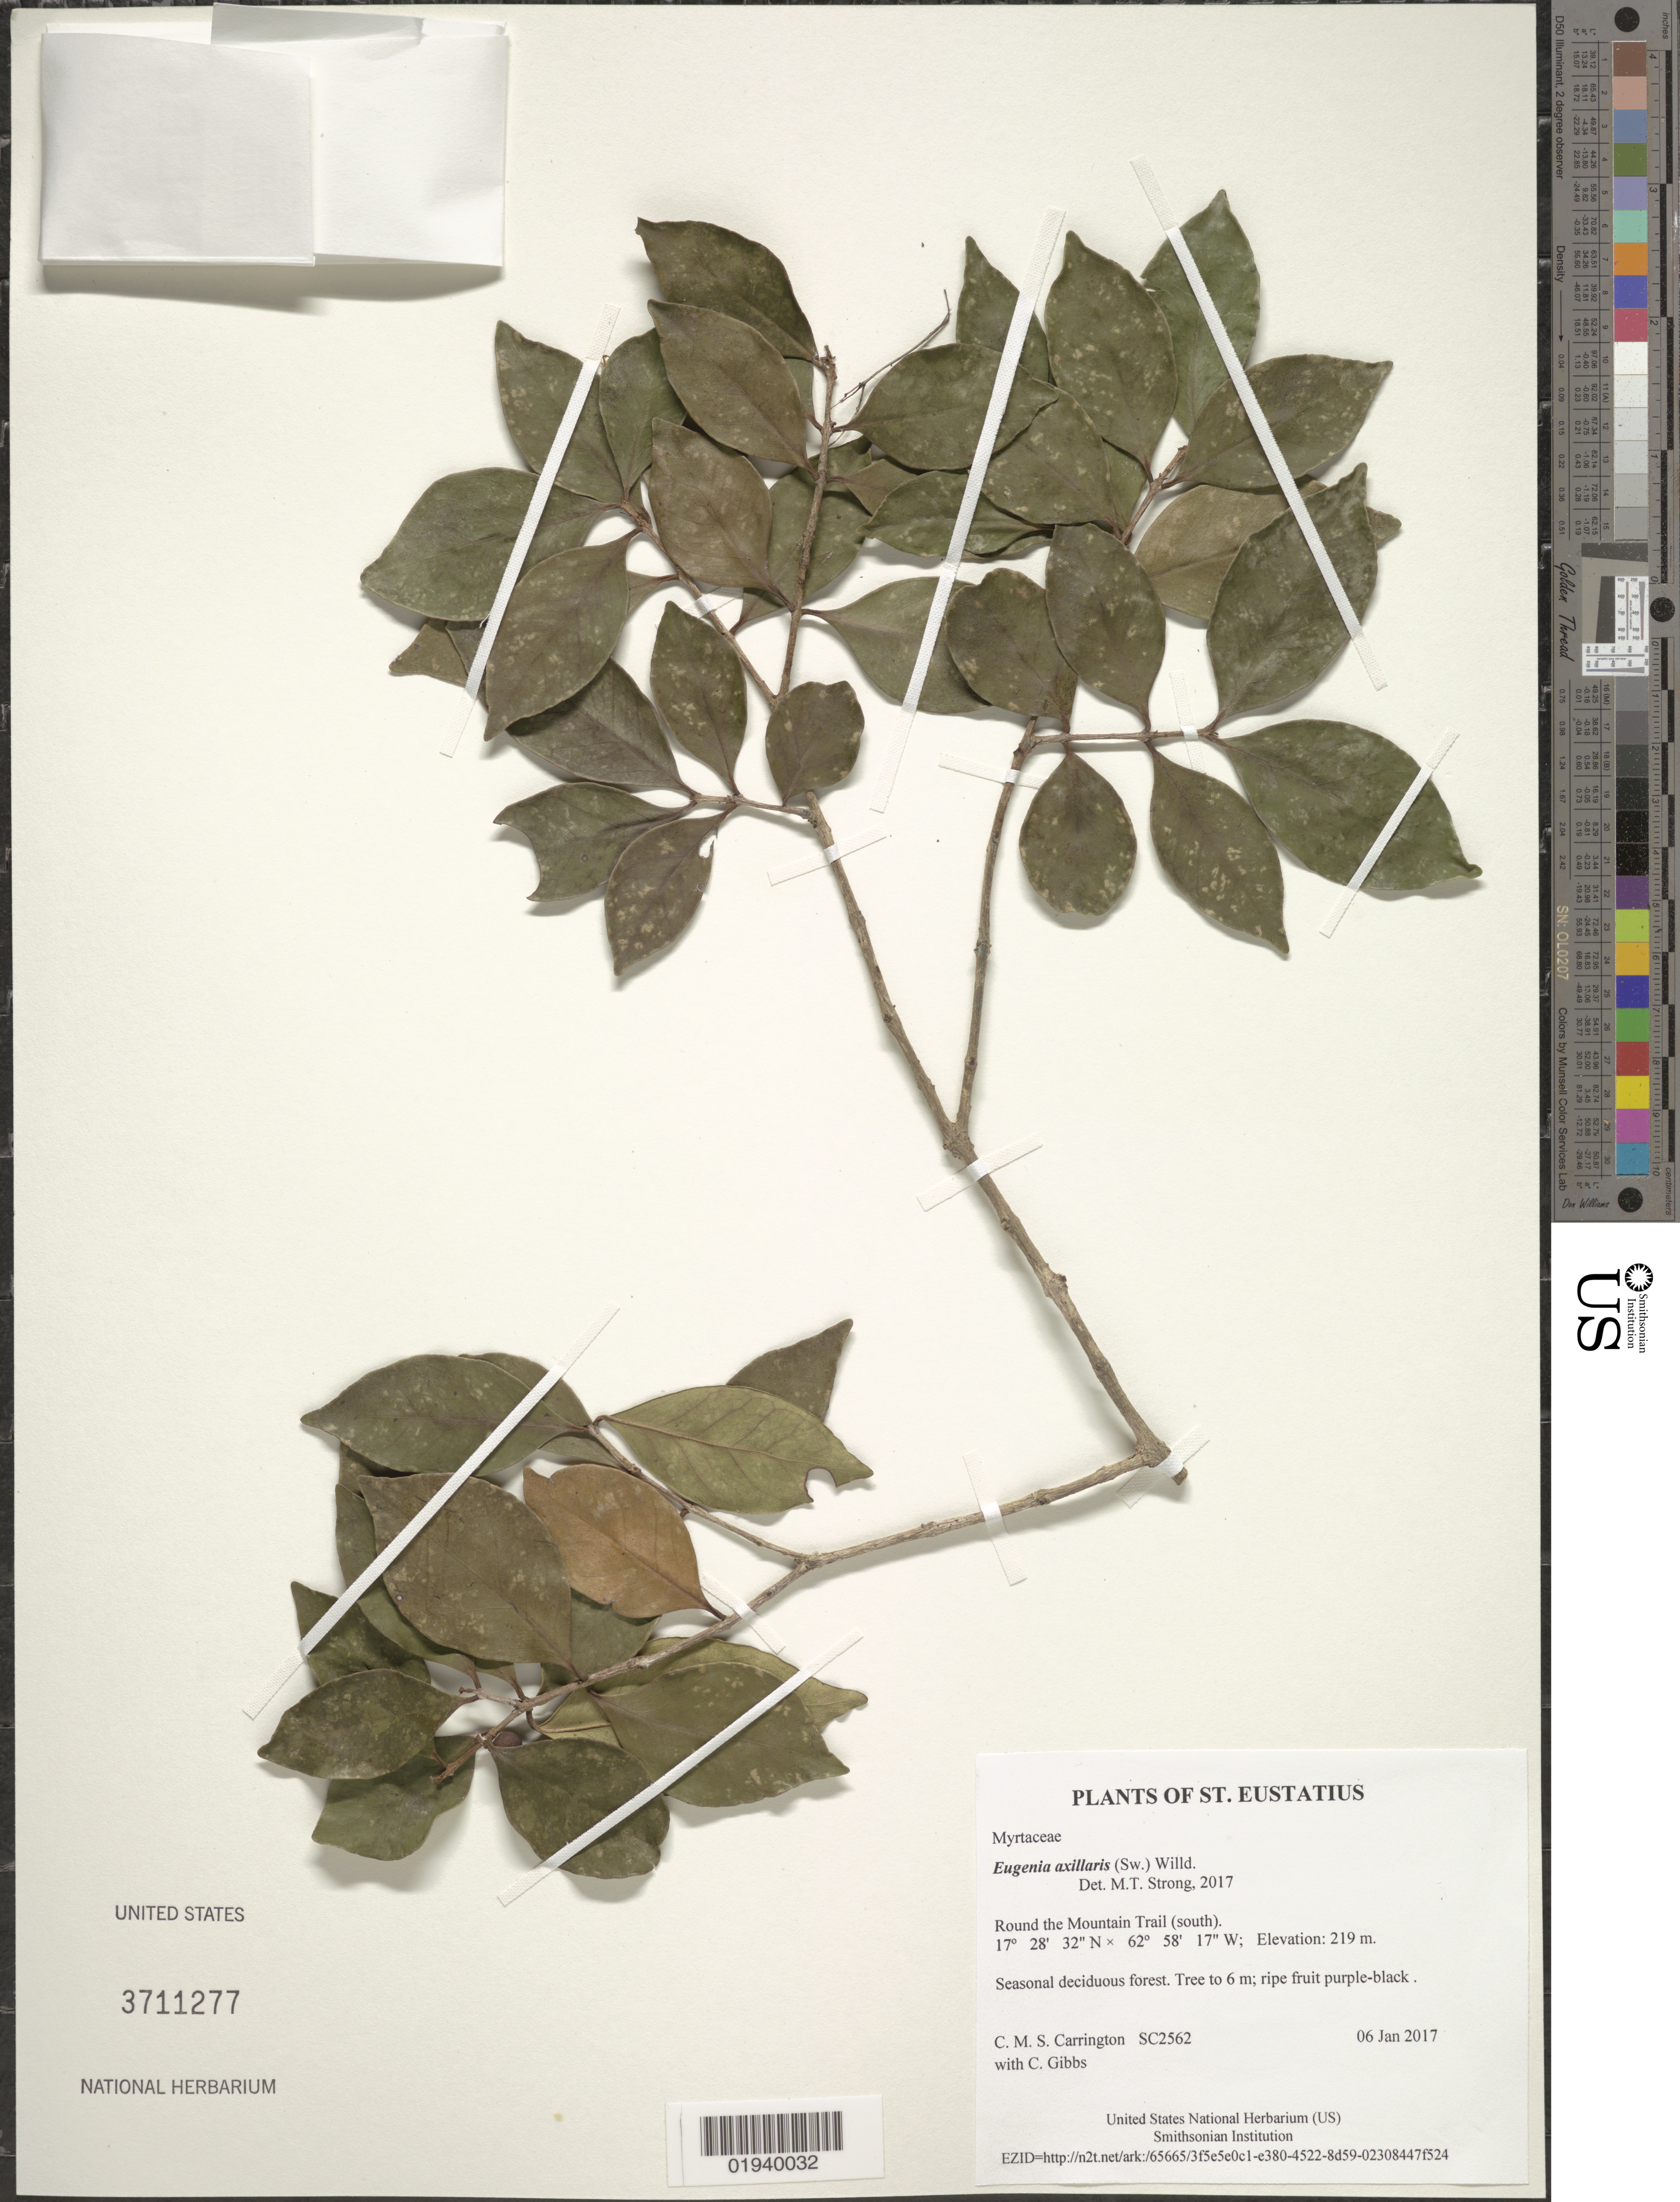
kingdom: Plantae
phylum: Tracheophyta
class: Magnoliopsida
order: Myrtales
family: Myrtaceae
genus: Eugenia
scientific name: Eugenia axillaris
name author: (Sw.) Willd.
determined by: Strong, M. T., (US), Smithsonian Institution - National Museum of Natural History (UNITED STATES)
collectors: C. M. S. Carrington & C. Gibbs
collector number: SC2562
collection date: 2017-01-06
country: Netherlands Antilles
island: St. Eustatius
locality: Round the Mountain Trail (south).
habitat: Seasonal deciduous forest.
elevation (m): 219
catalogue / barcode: US 3711277